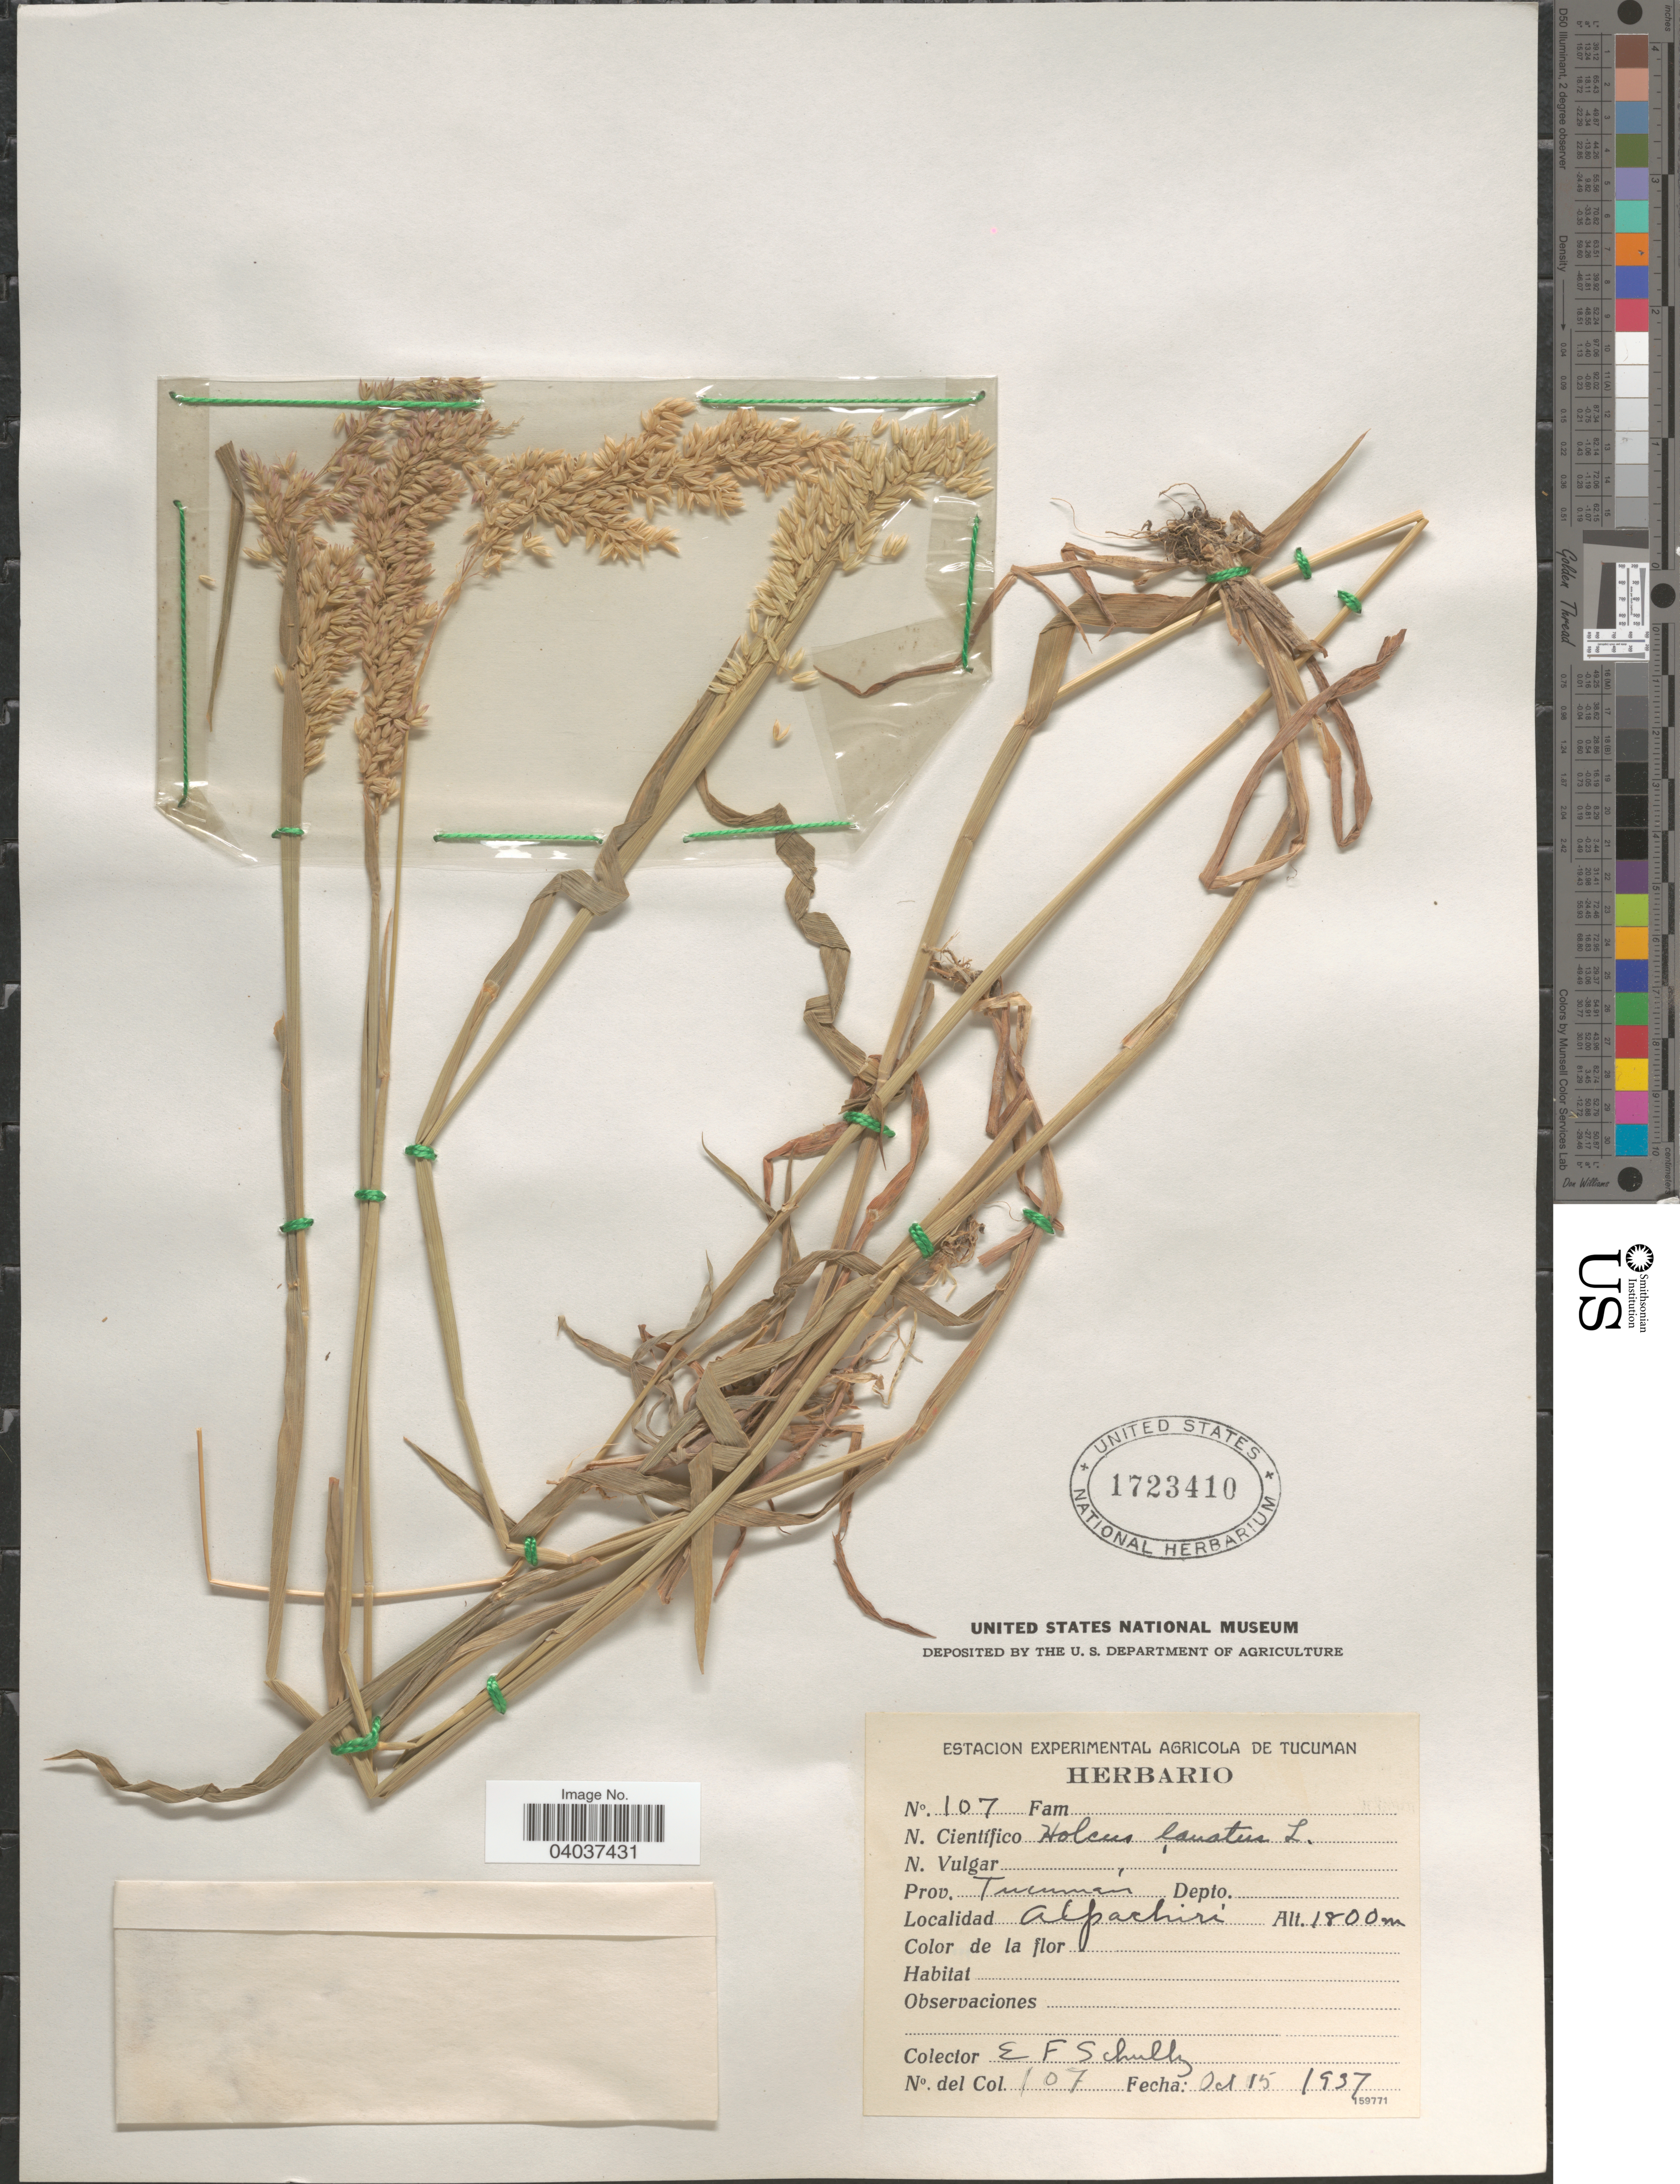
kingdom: Plantae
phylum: Tracheophyta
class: Liliopsida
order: Poales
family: Poaceae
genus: Holcus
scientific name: Holcus lanatus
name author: L.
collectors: E. Schulz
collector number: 107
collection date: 1937-10-15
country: Argentina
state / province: Tucuman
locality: Alpachiri.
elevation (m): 1800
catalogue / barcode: US 1723410